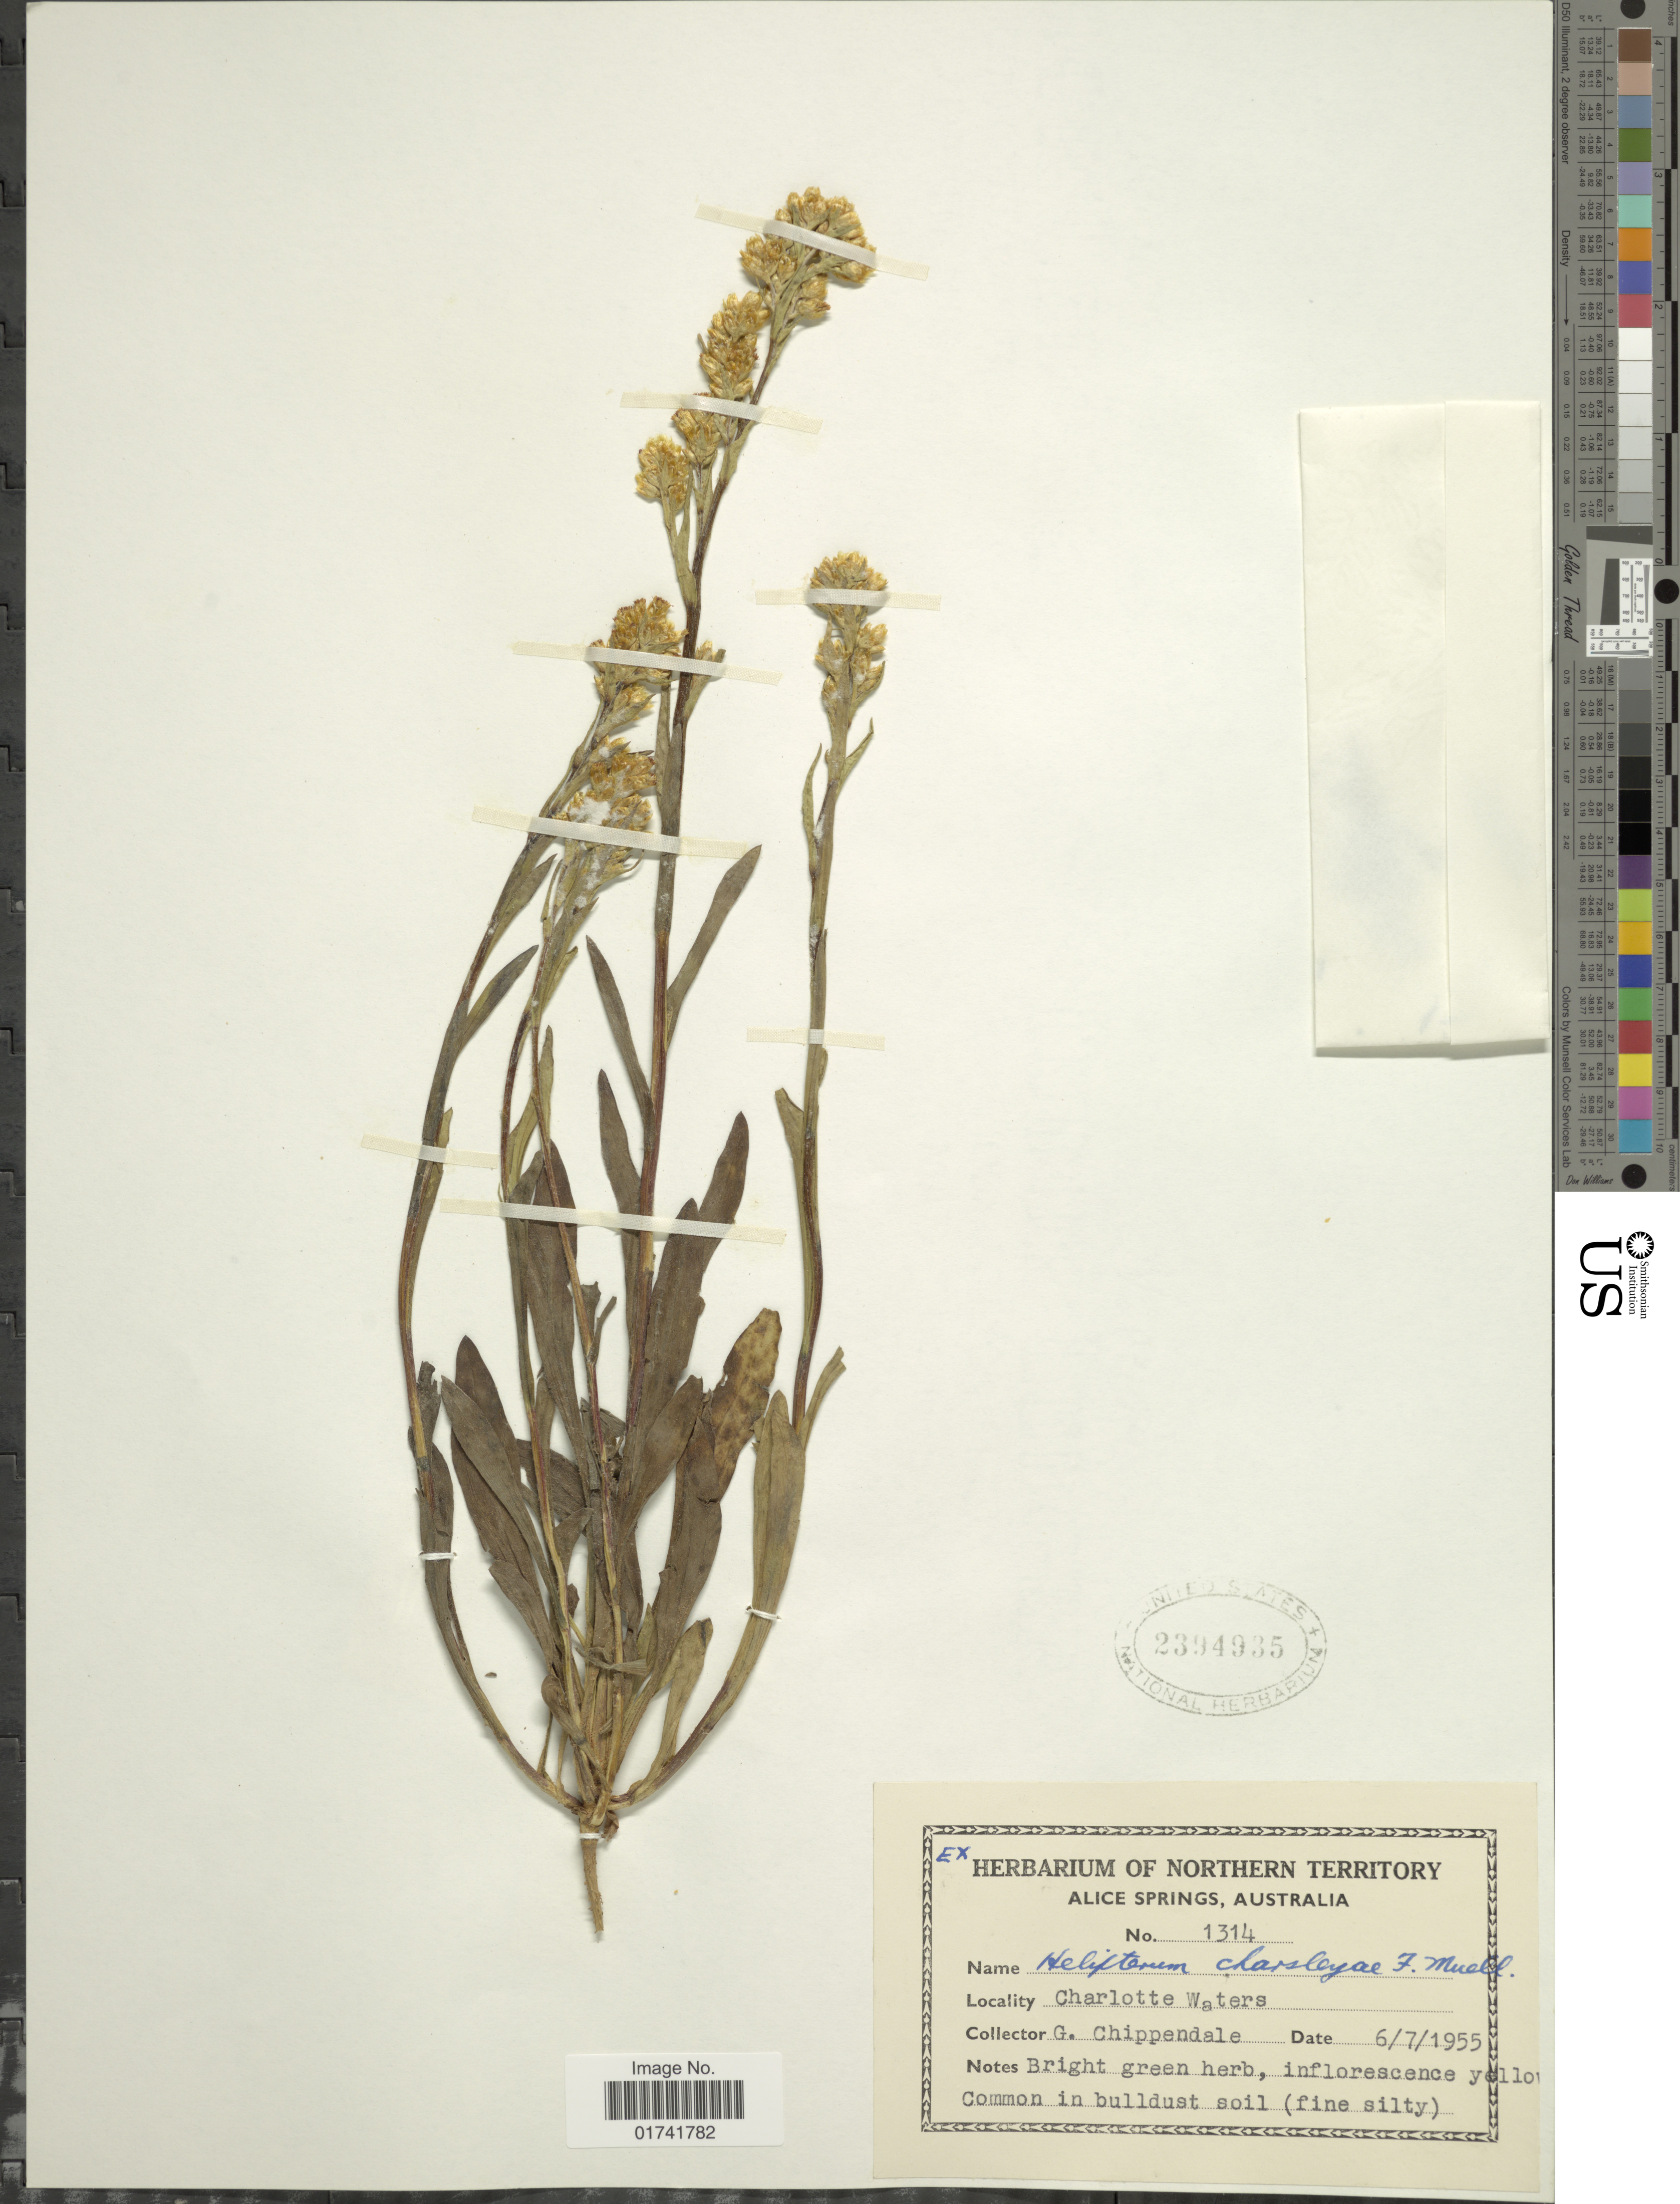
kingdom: Plantae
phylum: Tracheophyta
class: Magnoliopsida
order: Asterales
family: Asteraceae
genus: Rhodanthe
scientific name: Rhodanthe charsleyae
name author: (F. Muell.) Paul G. Wilson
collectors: G. Chippendale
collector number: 1314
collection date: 1955-07-06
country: Australia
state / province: Northern Territory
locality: Charlotte Waters.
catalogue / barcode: US 2394935